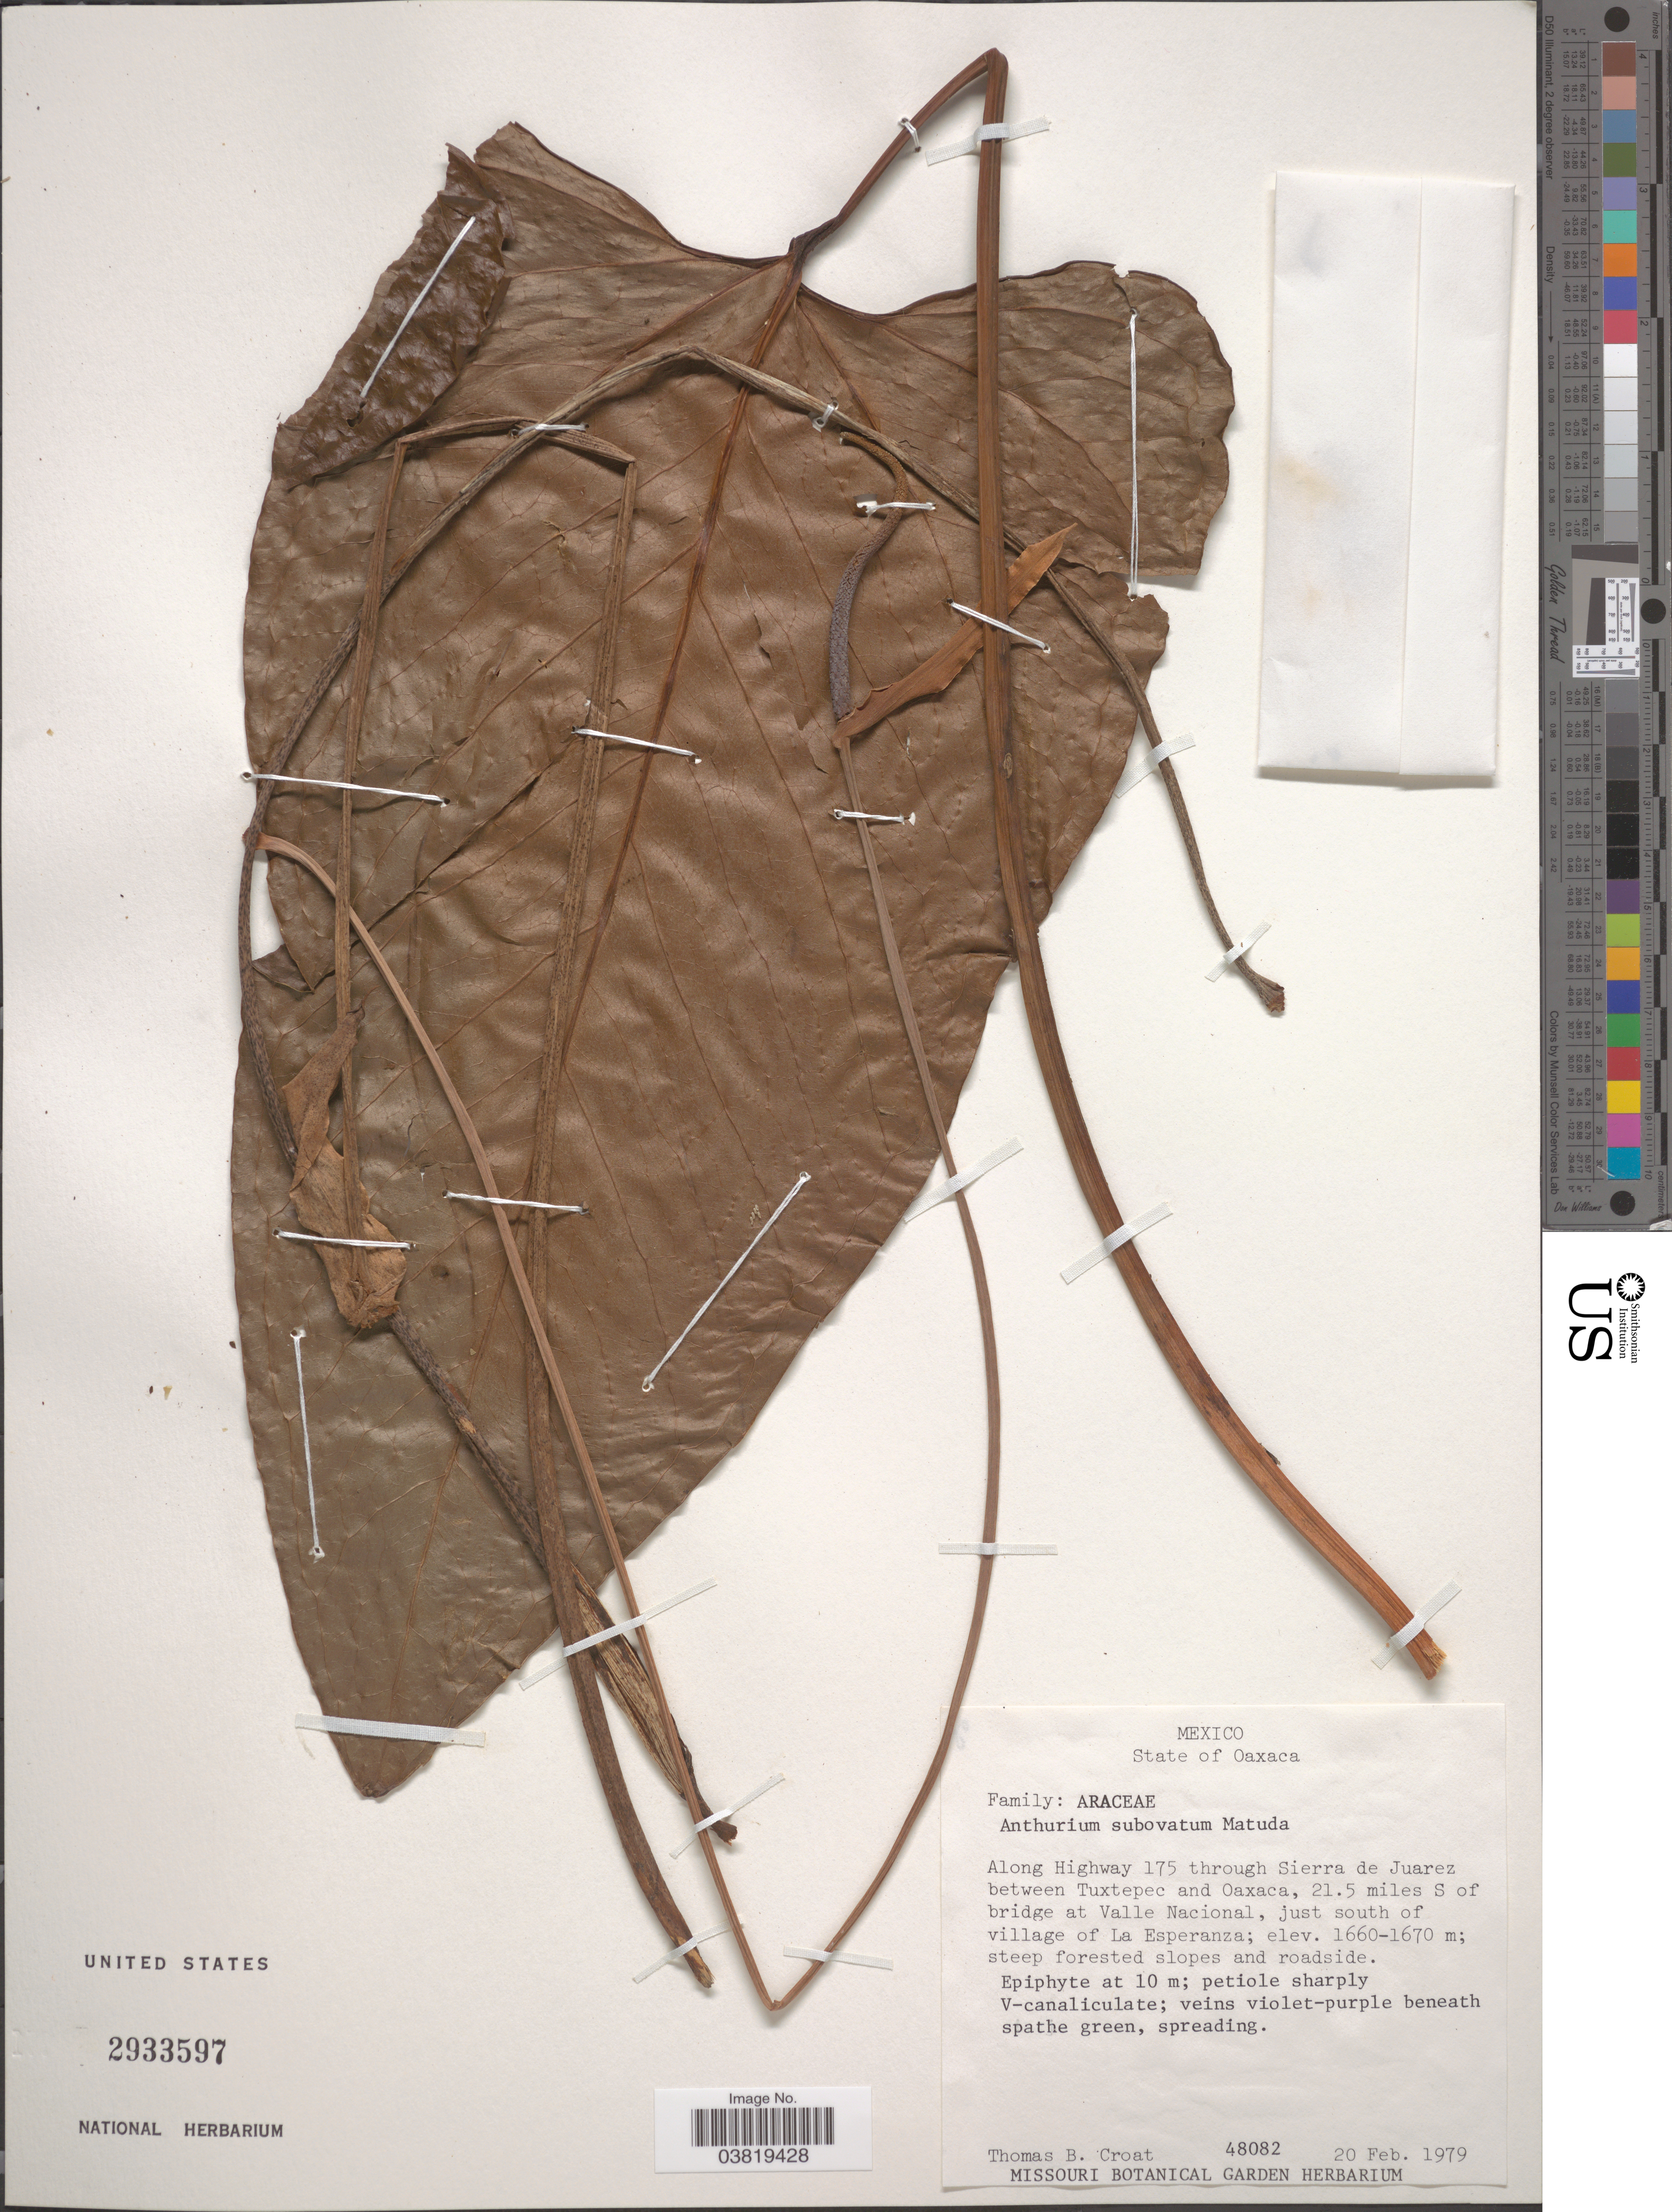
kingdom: Plantae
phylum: Tracheophyta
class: Liliopsida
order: Alismatales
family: Araceae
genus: Anthurium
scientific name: Anthurium subovatum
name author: Matuda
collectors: T. B. Croat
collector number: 48082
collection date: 1979-02-20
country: Mexico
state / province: Oaxaca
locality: Along Highway 175 through Sierra de Juarez between Tuxtepec and Oaxaca, 21.5 miles S of bridge at Valle Nacional, just south of village of La Esperanza.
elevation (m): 1660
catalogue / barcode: US 2933597